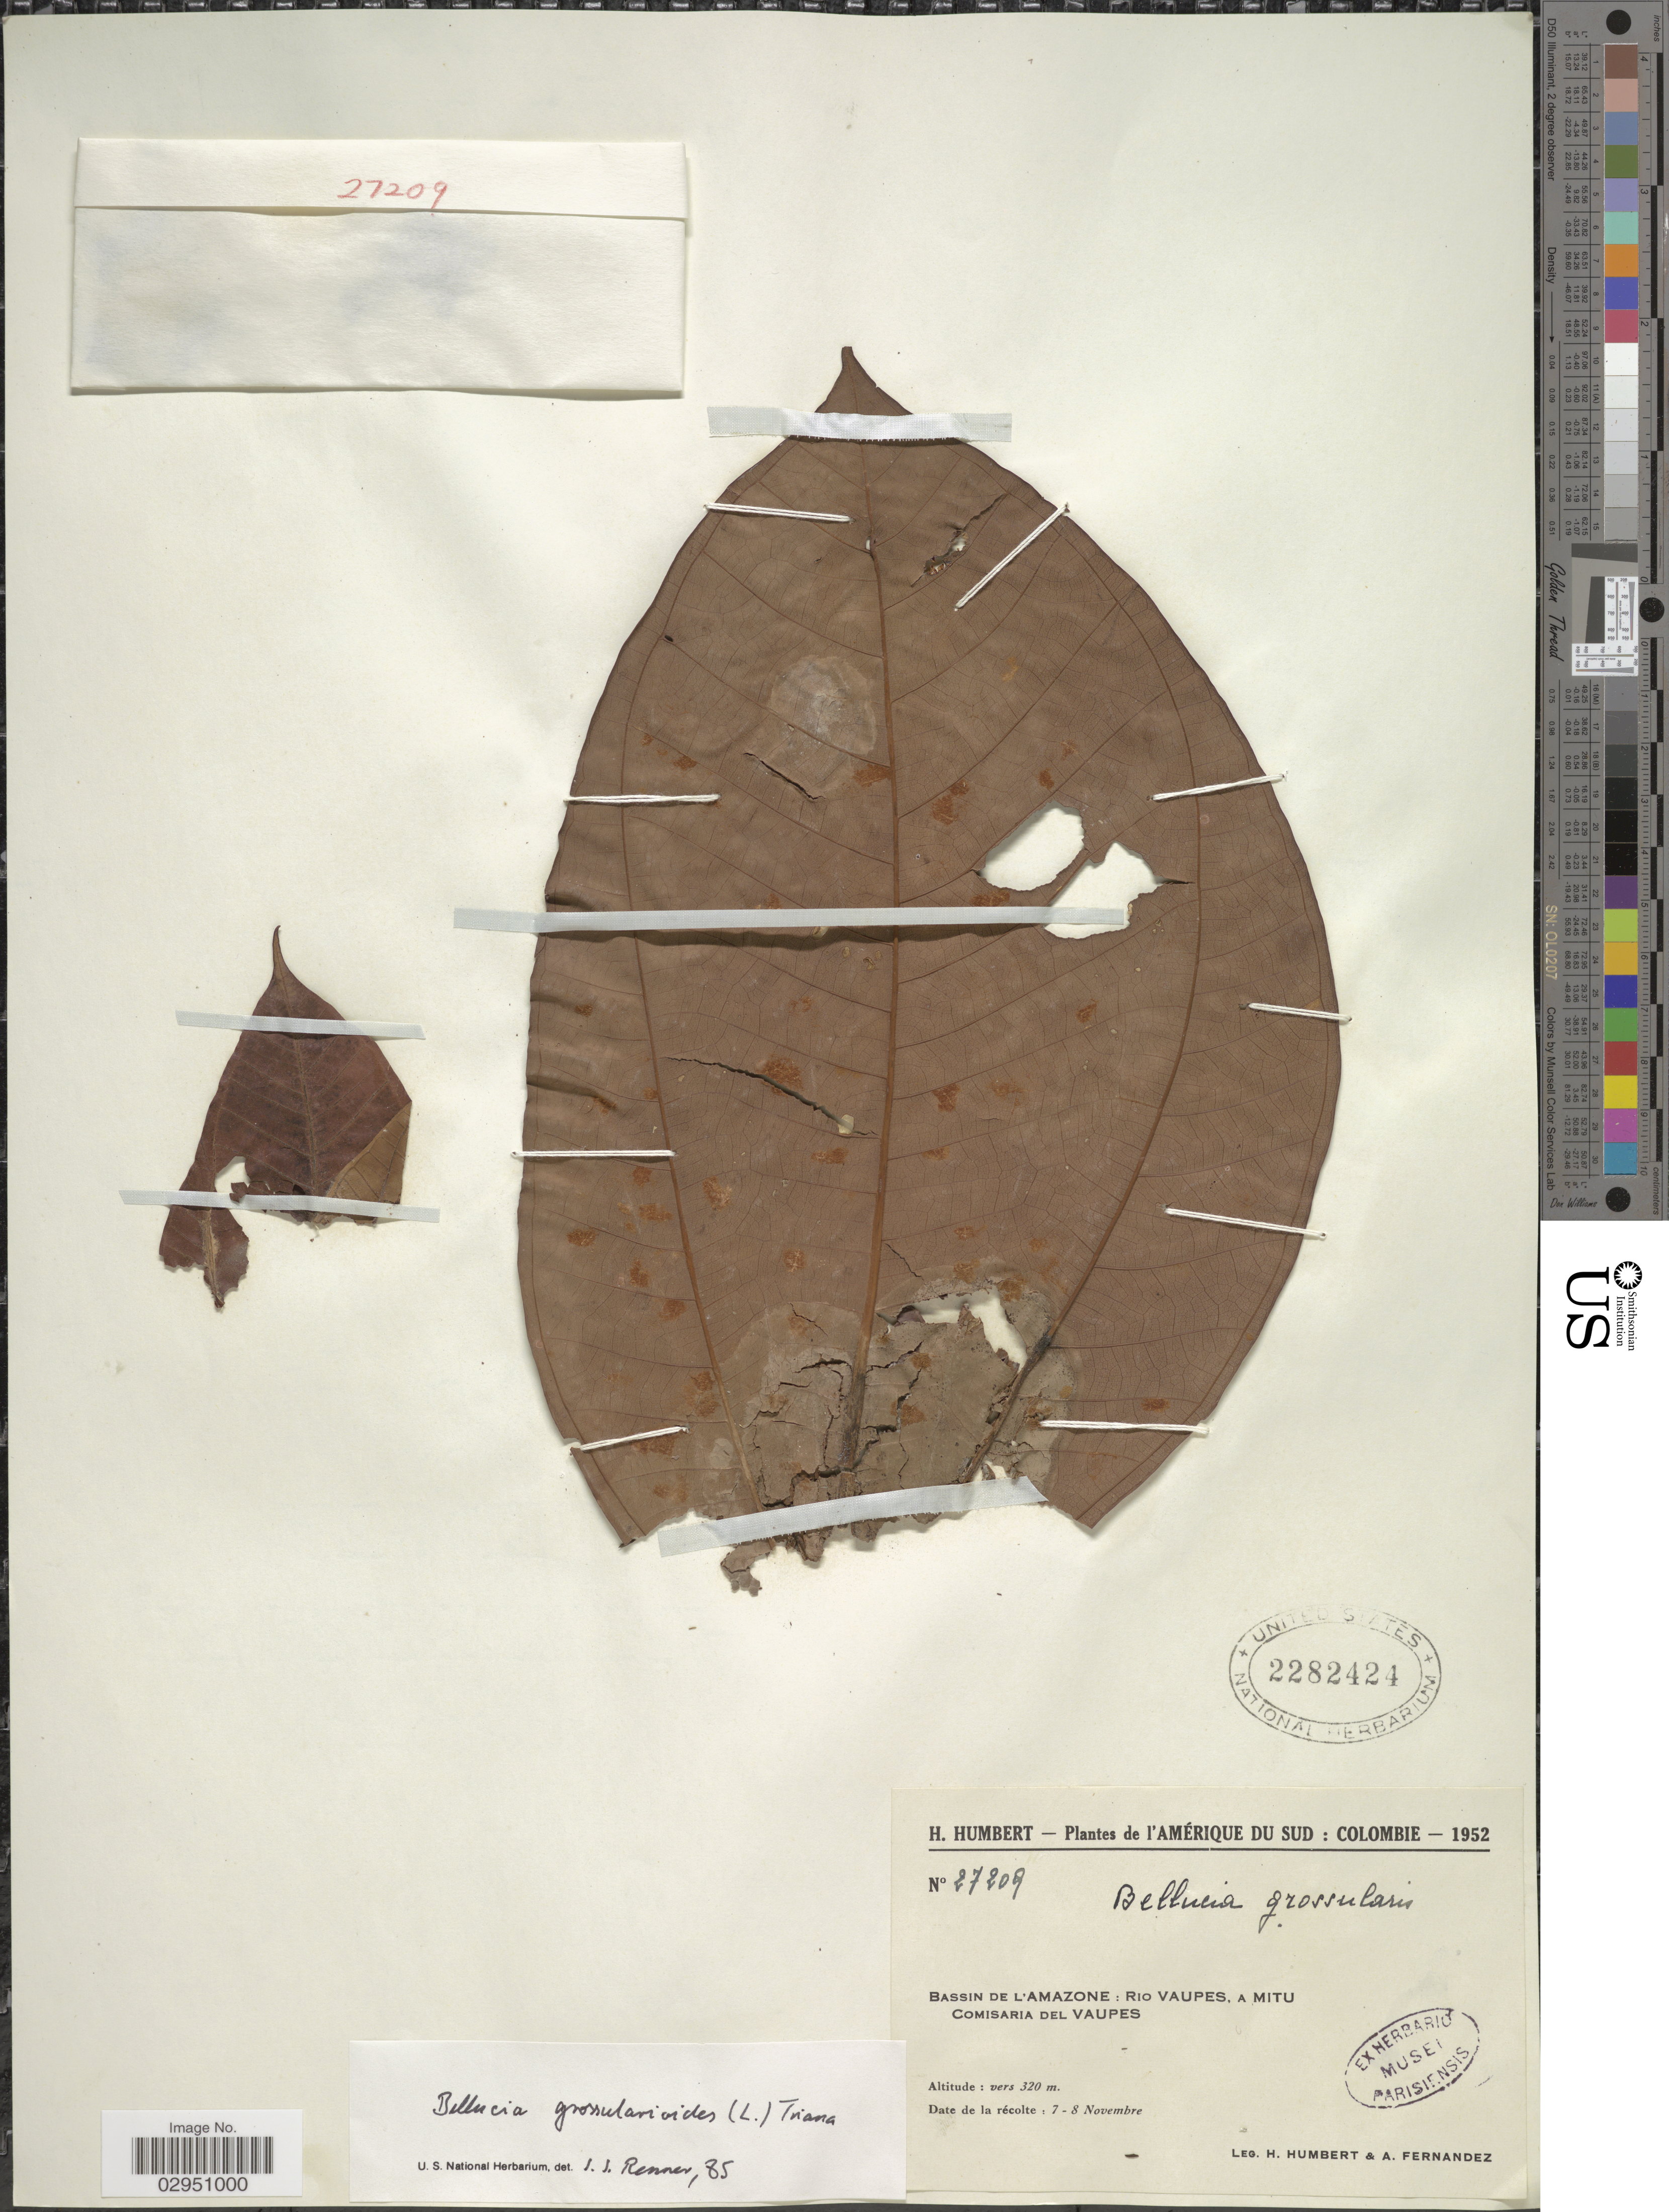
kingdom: Plantae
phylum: Tracheophyta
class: Magnoliopsida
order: Myrtales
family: Melastomataceae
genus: Bellucia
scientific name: Bellucia grossularioides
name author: (L.) Triana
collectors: H. Humbert & A. Fernandez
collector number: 27209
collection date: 1952-11-07/1952-11-08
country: Colombia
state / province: Vaupés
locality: Amérique du sud. Bassin de l'Amazone: Rio Vaupes, a Mitu. Comisaria del Vaupes.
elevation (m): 320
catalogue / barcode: US 2282424